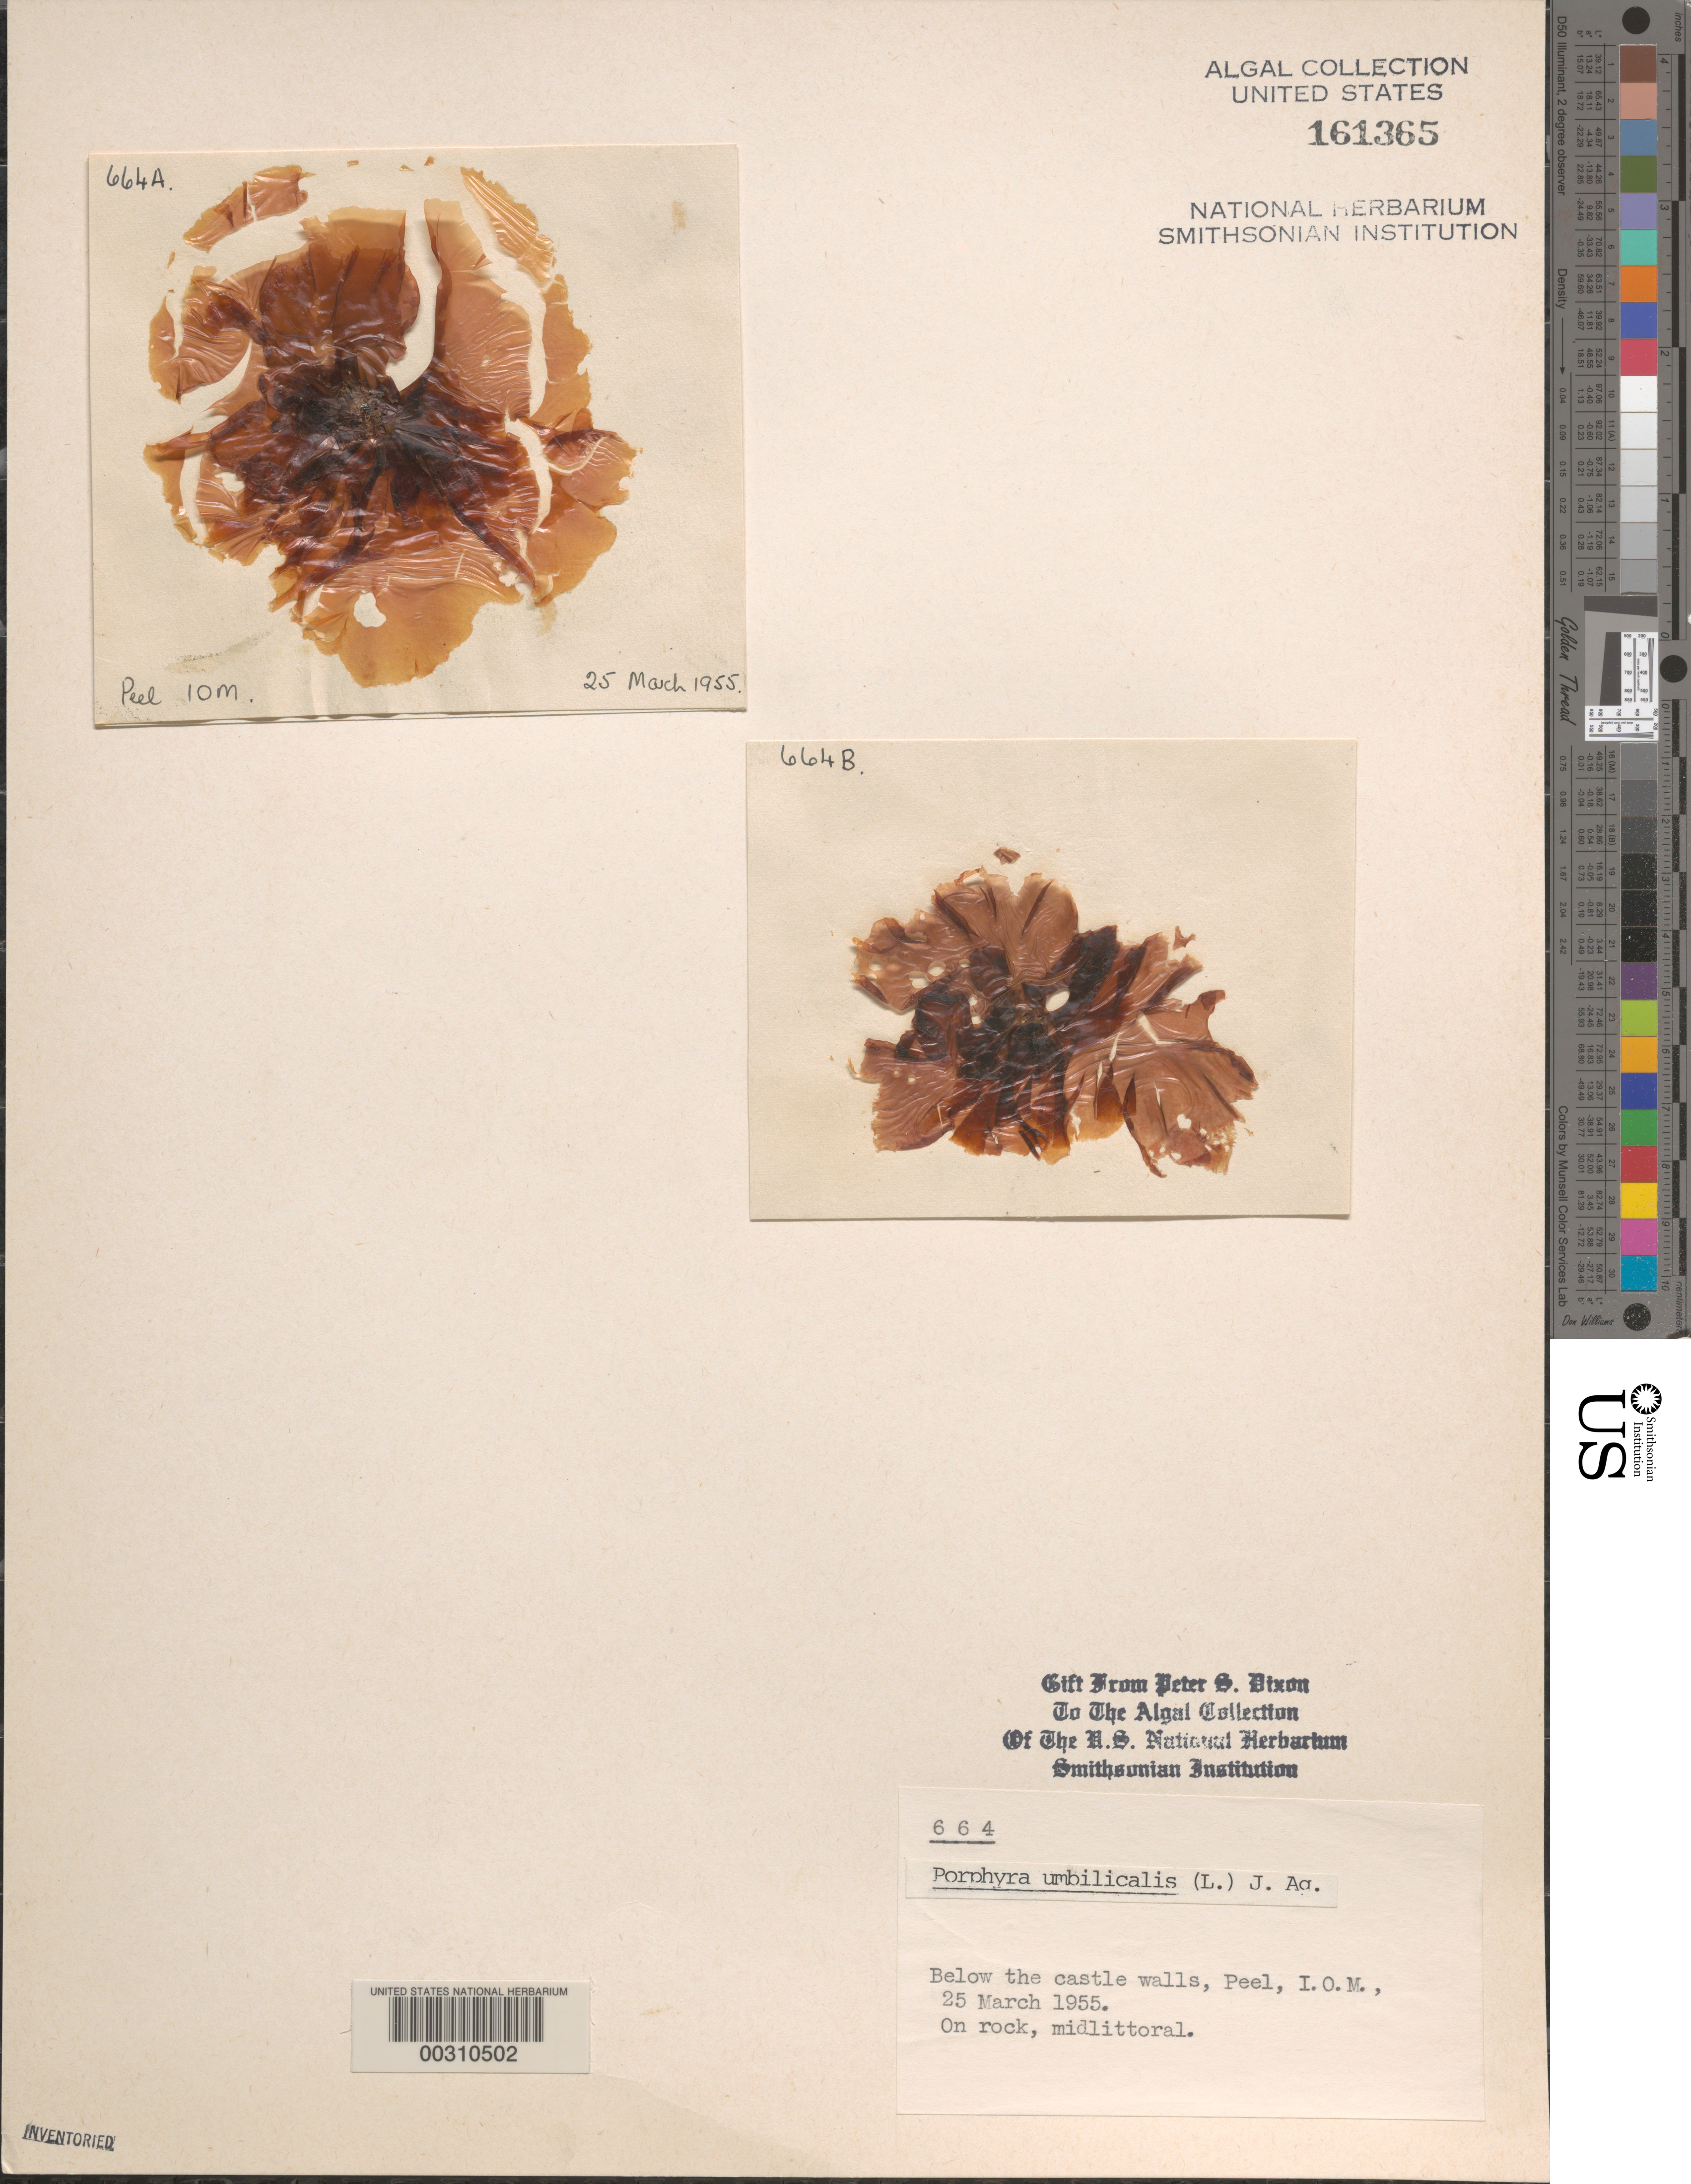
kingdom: Plantae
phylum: Rhodophyta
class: Bangiophyceae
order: Bangiales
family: Bangiaceae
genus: Porphyra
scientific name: Porphyra umbilicalis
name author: Kütz.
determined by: Dixon, P. S.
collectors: P. S. Dixon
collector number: PSD 664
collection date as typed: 25 Mar 1955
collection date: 1955-03-25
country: United Kingdom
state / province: England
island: Isle of Man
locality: Peel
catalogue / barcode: US 161365